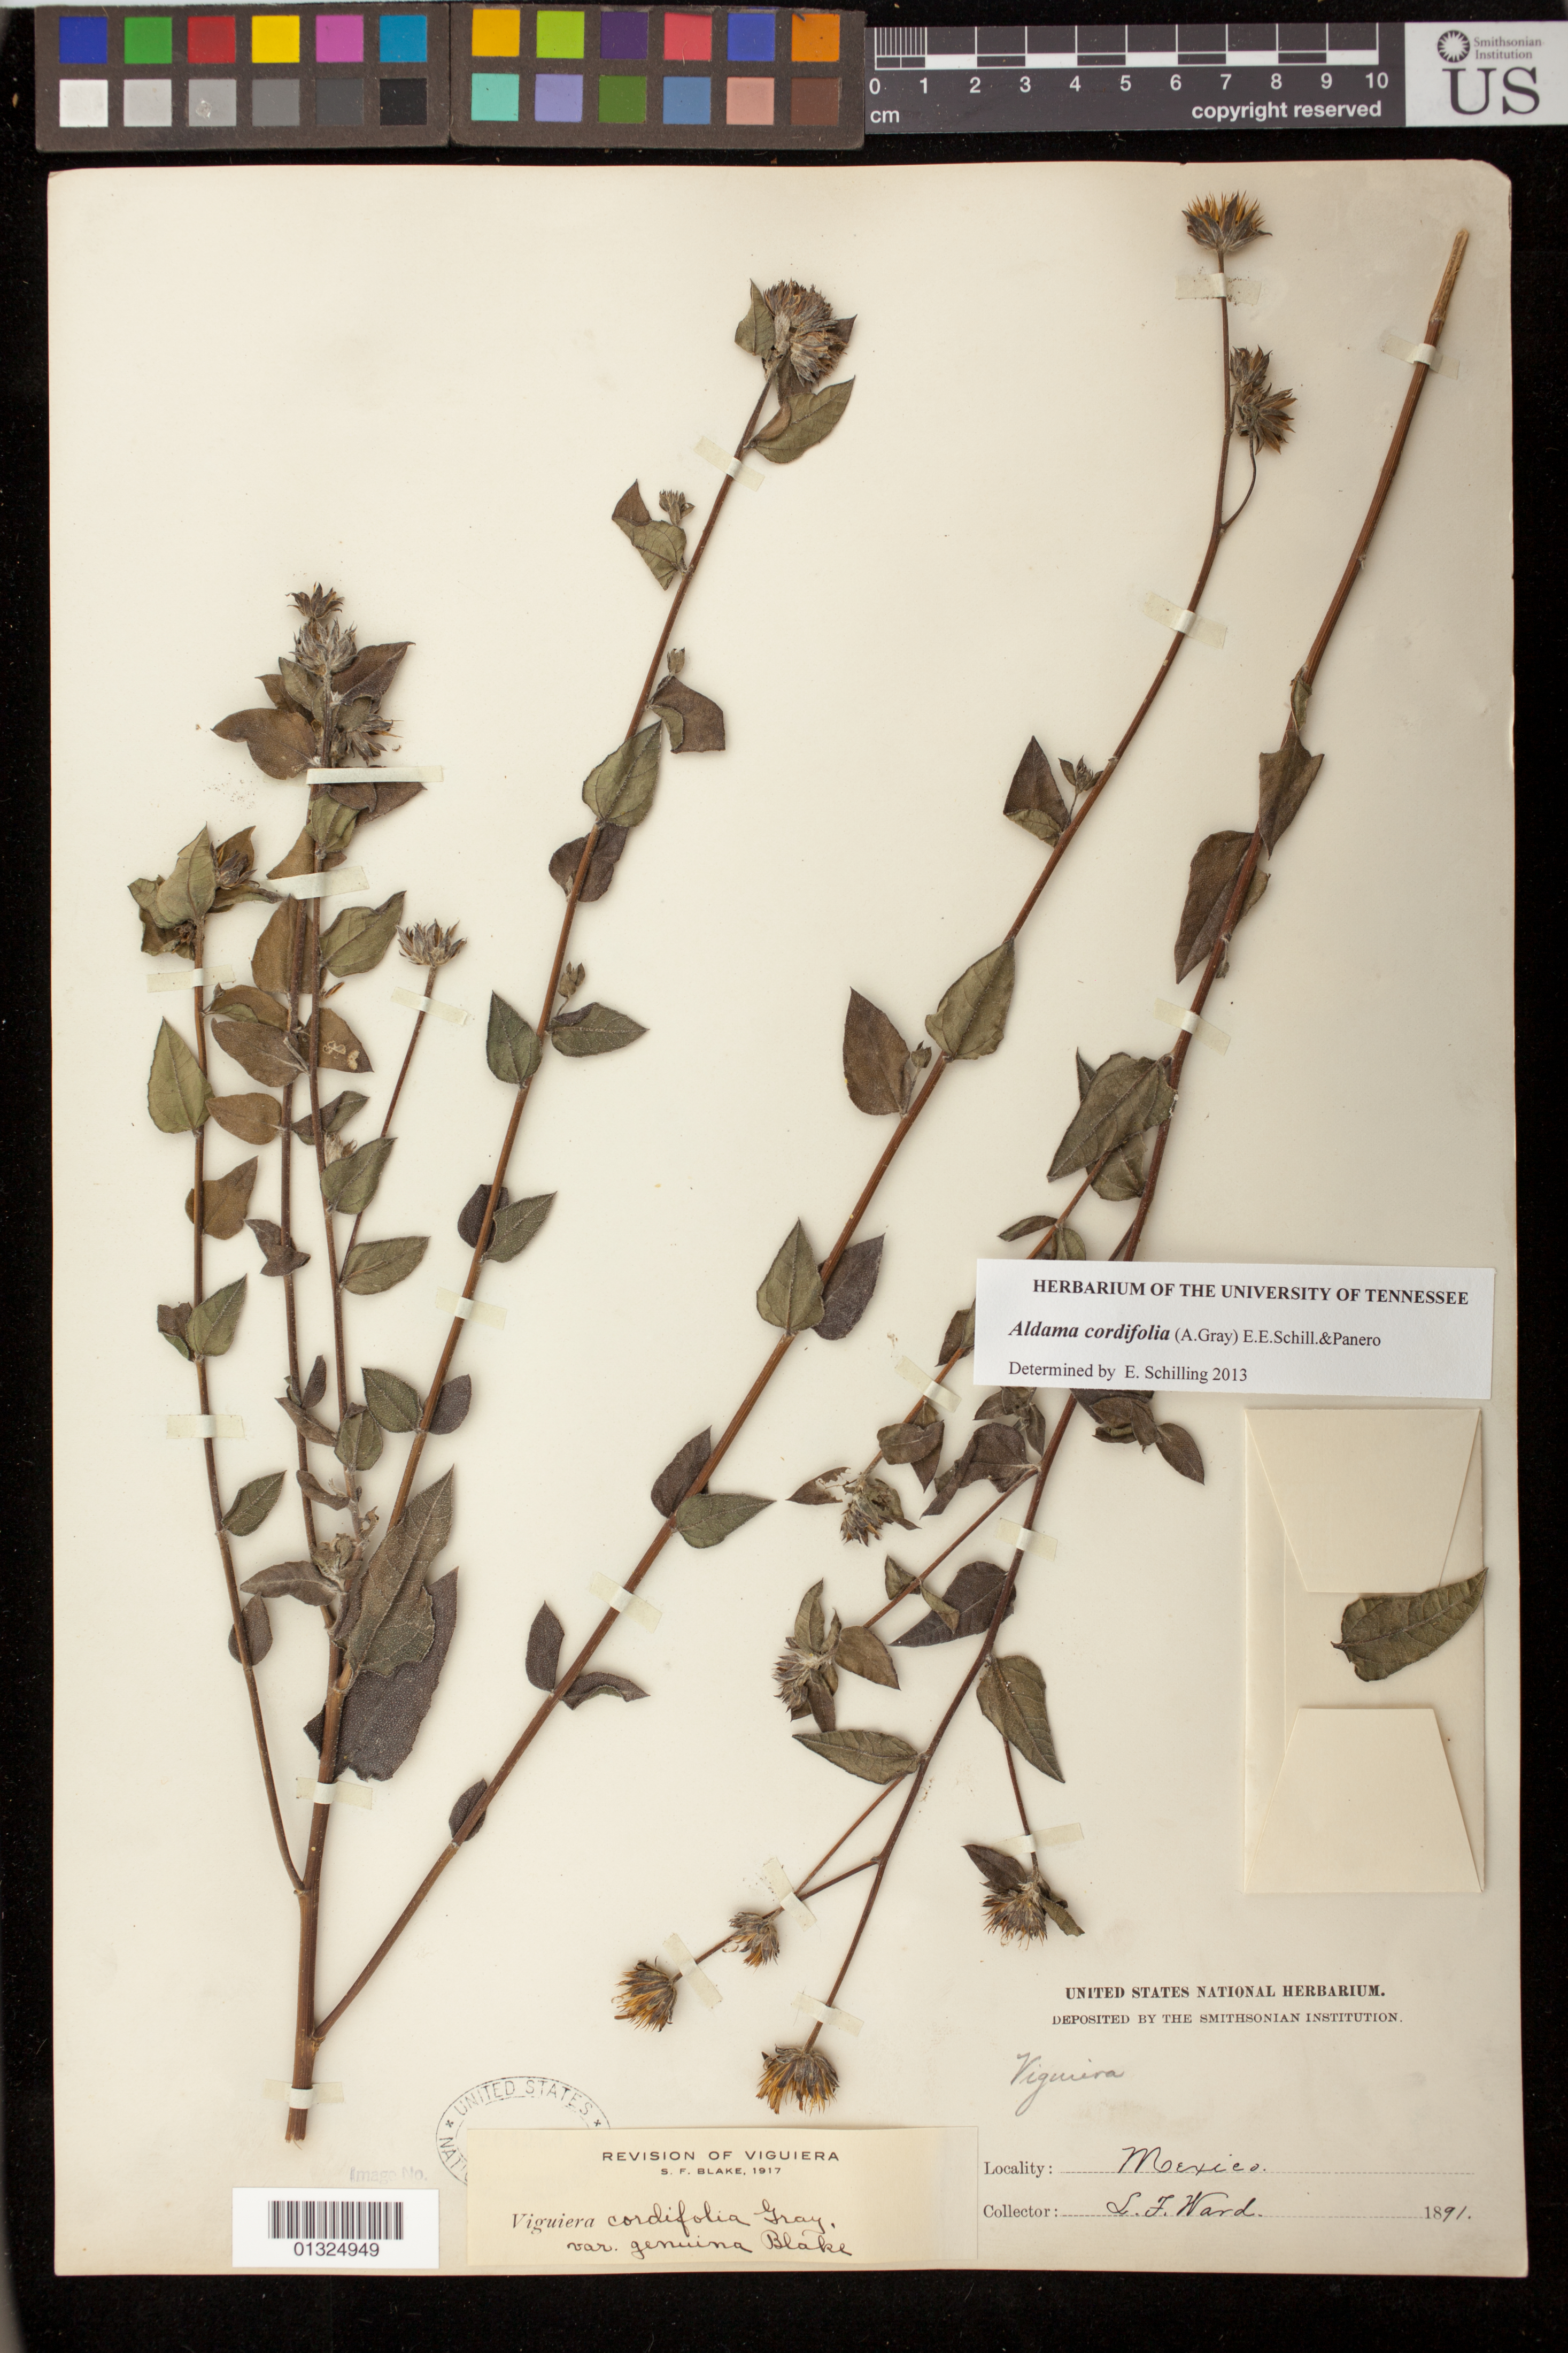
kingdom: Plantae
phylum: Tracheophyta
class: Magnoliopsida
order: Asterales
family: Asteraceae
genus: Aldama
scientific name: Aldama cordifolia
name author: (A. Gray) E.E. Schill. & Panero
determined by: Schilling, E. E.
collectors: L. F. Ward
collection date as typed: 1891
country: Mexico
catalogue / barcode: US 264250